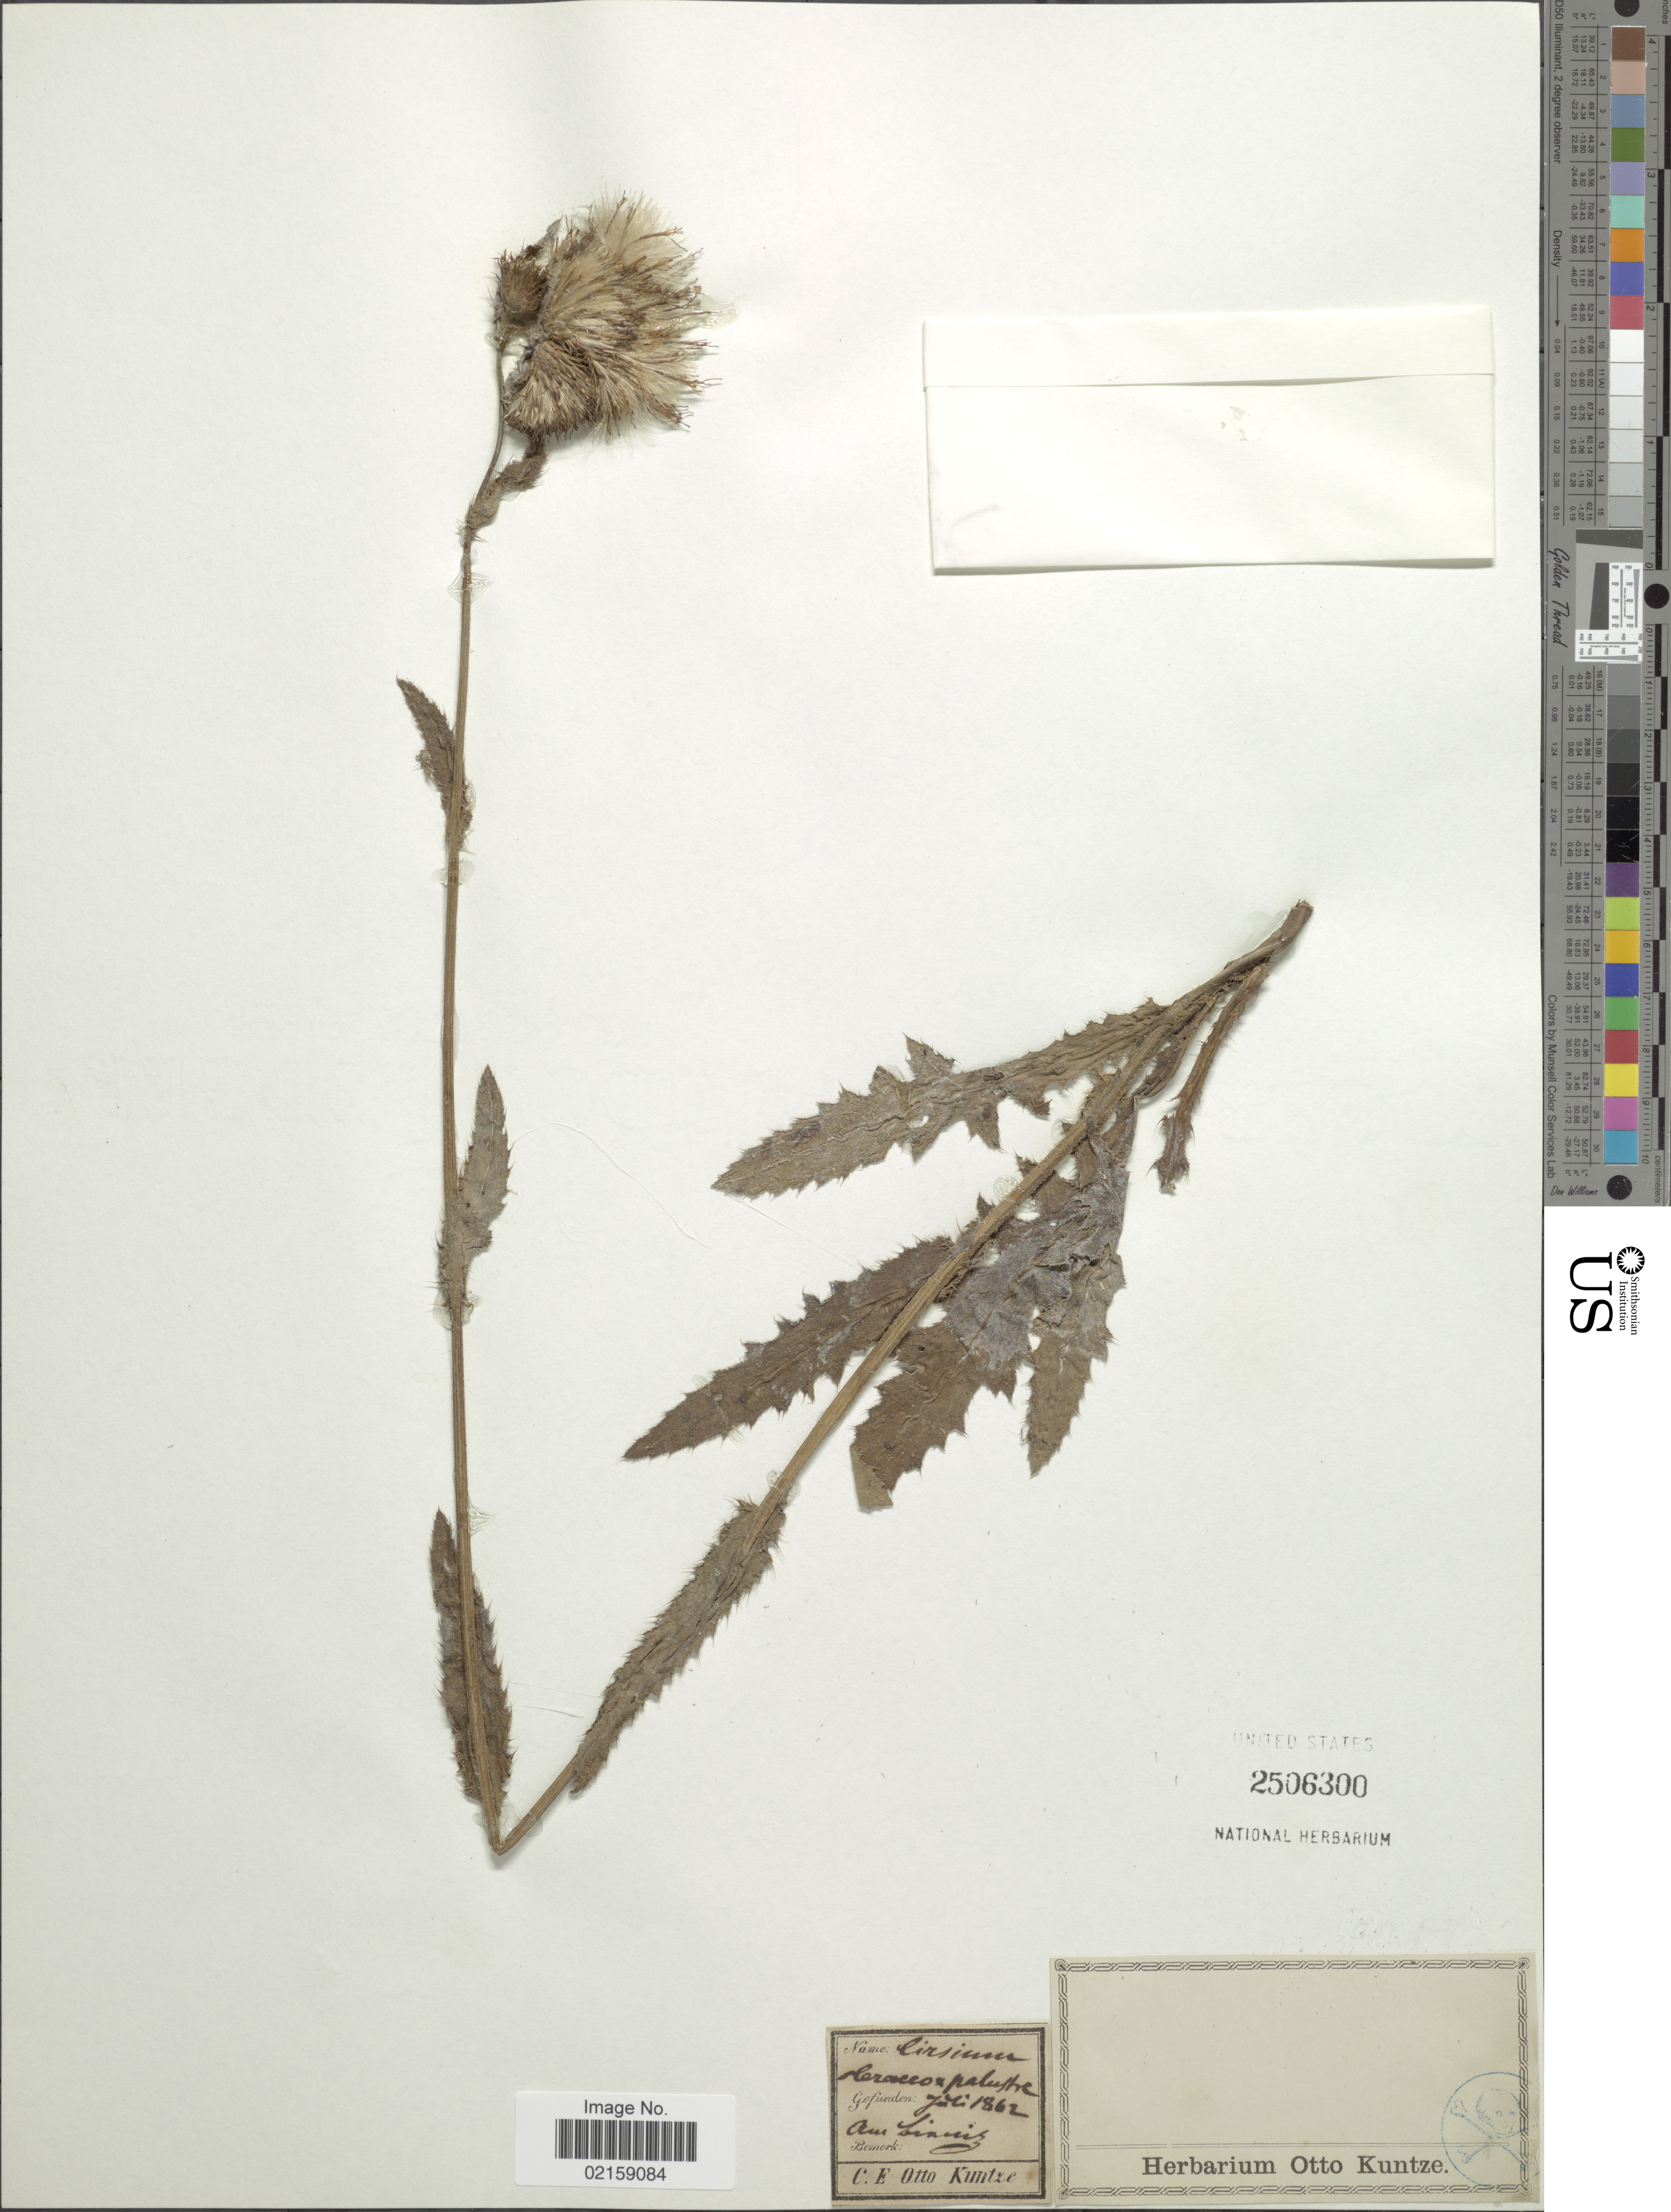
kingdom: Plantae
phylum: Tracheophyta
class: Magnoliopsida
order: Asterales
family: Asteraceae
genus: Cirsium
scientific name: Cirsium oleraceum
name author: (L.) Scop.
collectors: C.E.O. Kuntze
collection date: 1862-07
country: Germany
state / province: Nordrhein-Westfalen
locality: Linnich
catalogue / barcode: US 2506300